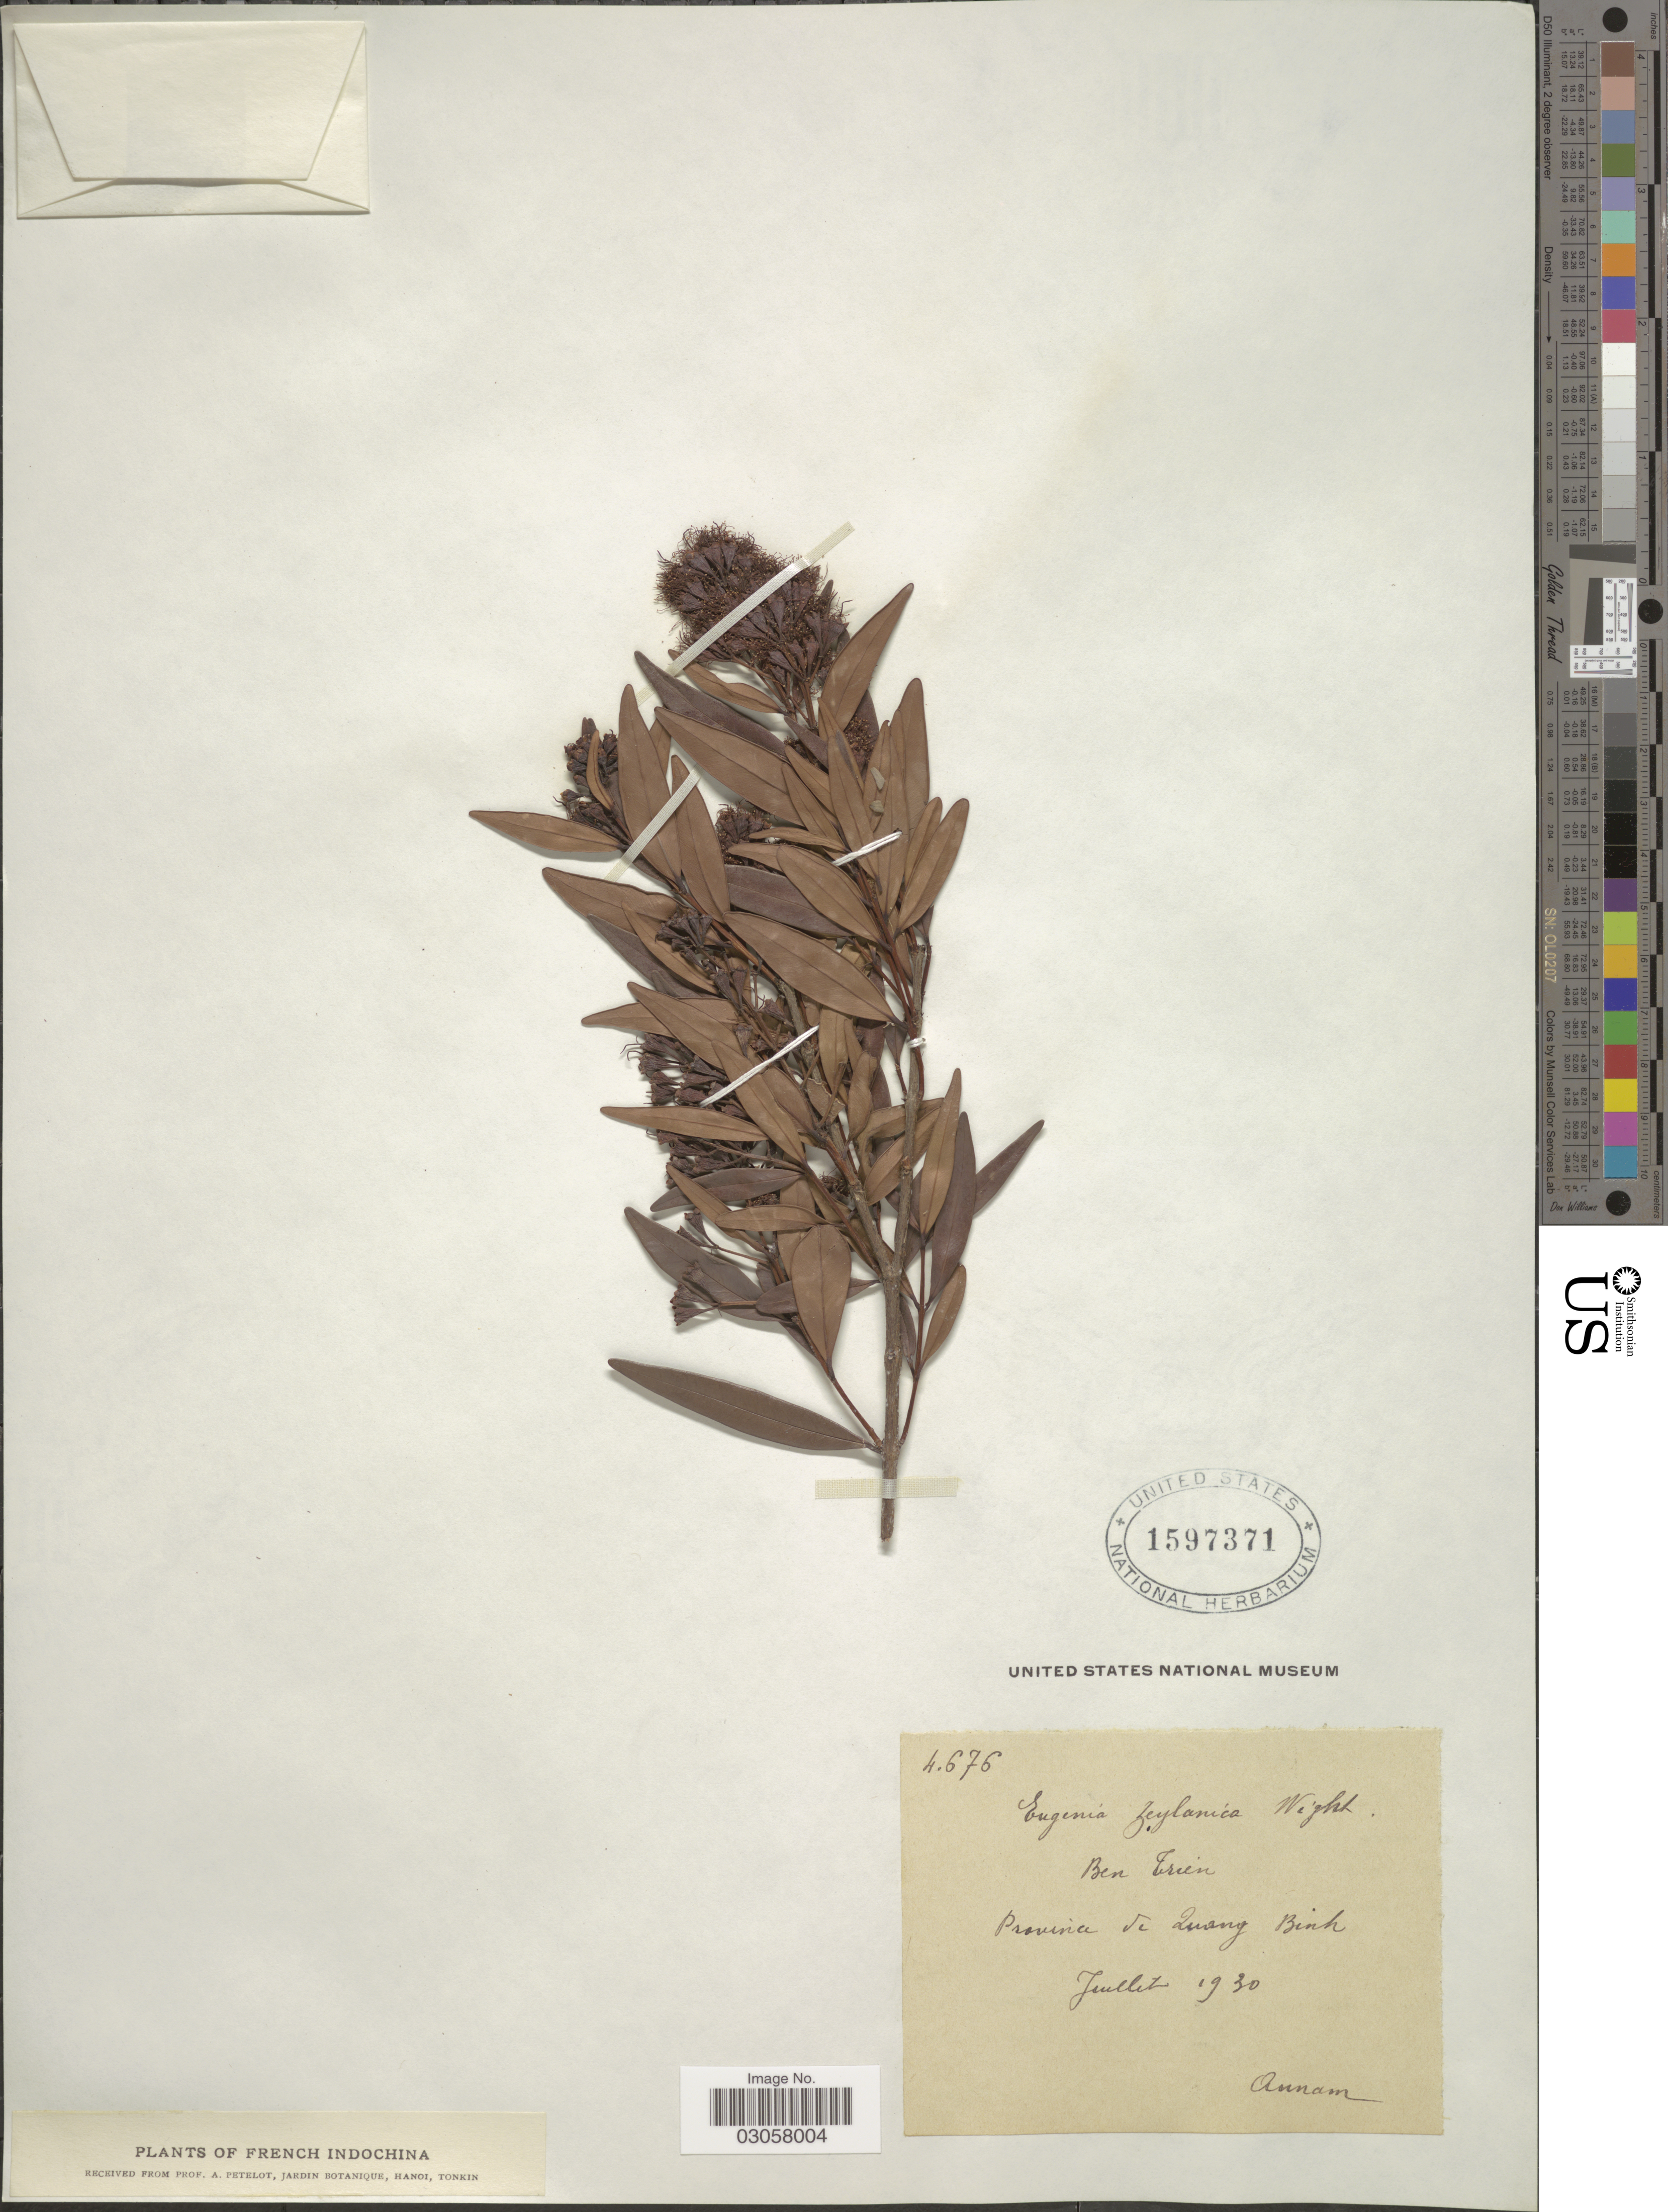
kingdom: Plantae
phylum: Tracheophyta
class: Magnoliopsida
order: Myrtales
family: Myrtaceae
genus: Syzygium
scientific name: Syzygium zeylanicum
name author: (L.) DC.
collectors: A. Petelot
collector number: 4676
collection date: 1930-07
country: Vietnam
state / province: Quang Binh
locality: Ben Trien. Annam.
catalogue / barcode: US 1597371